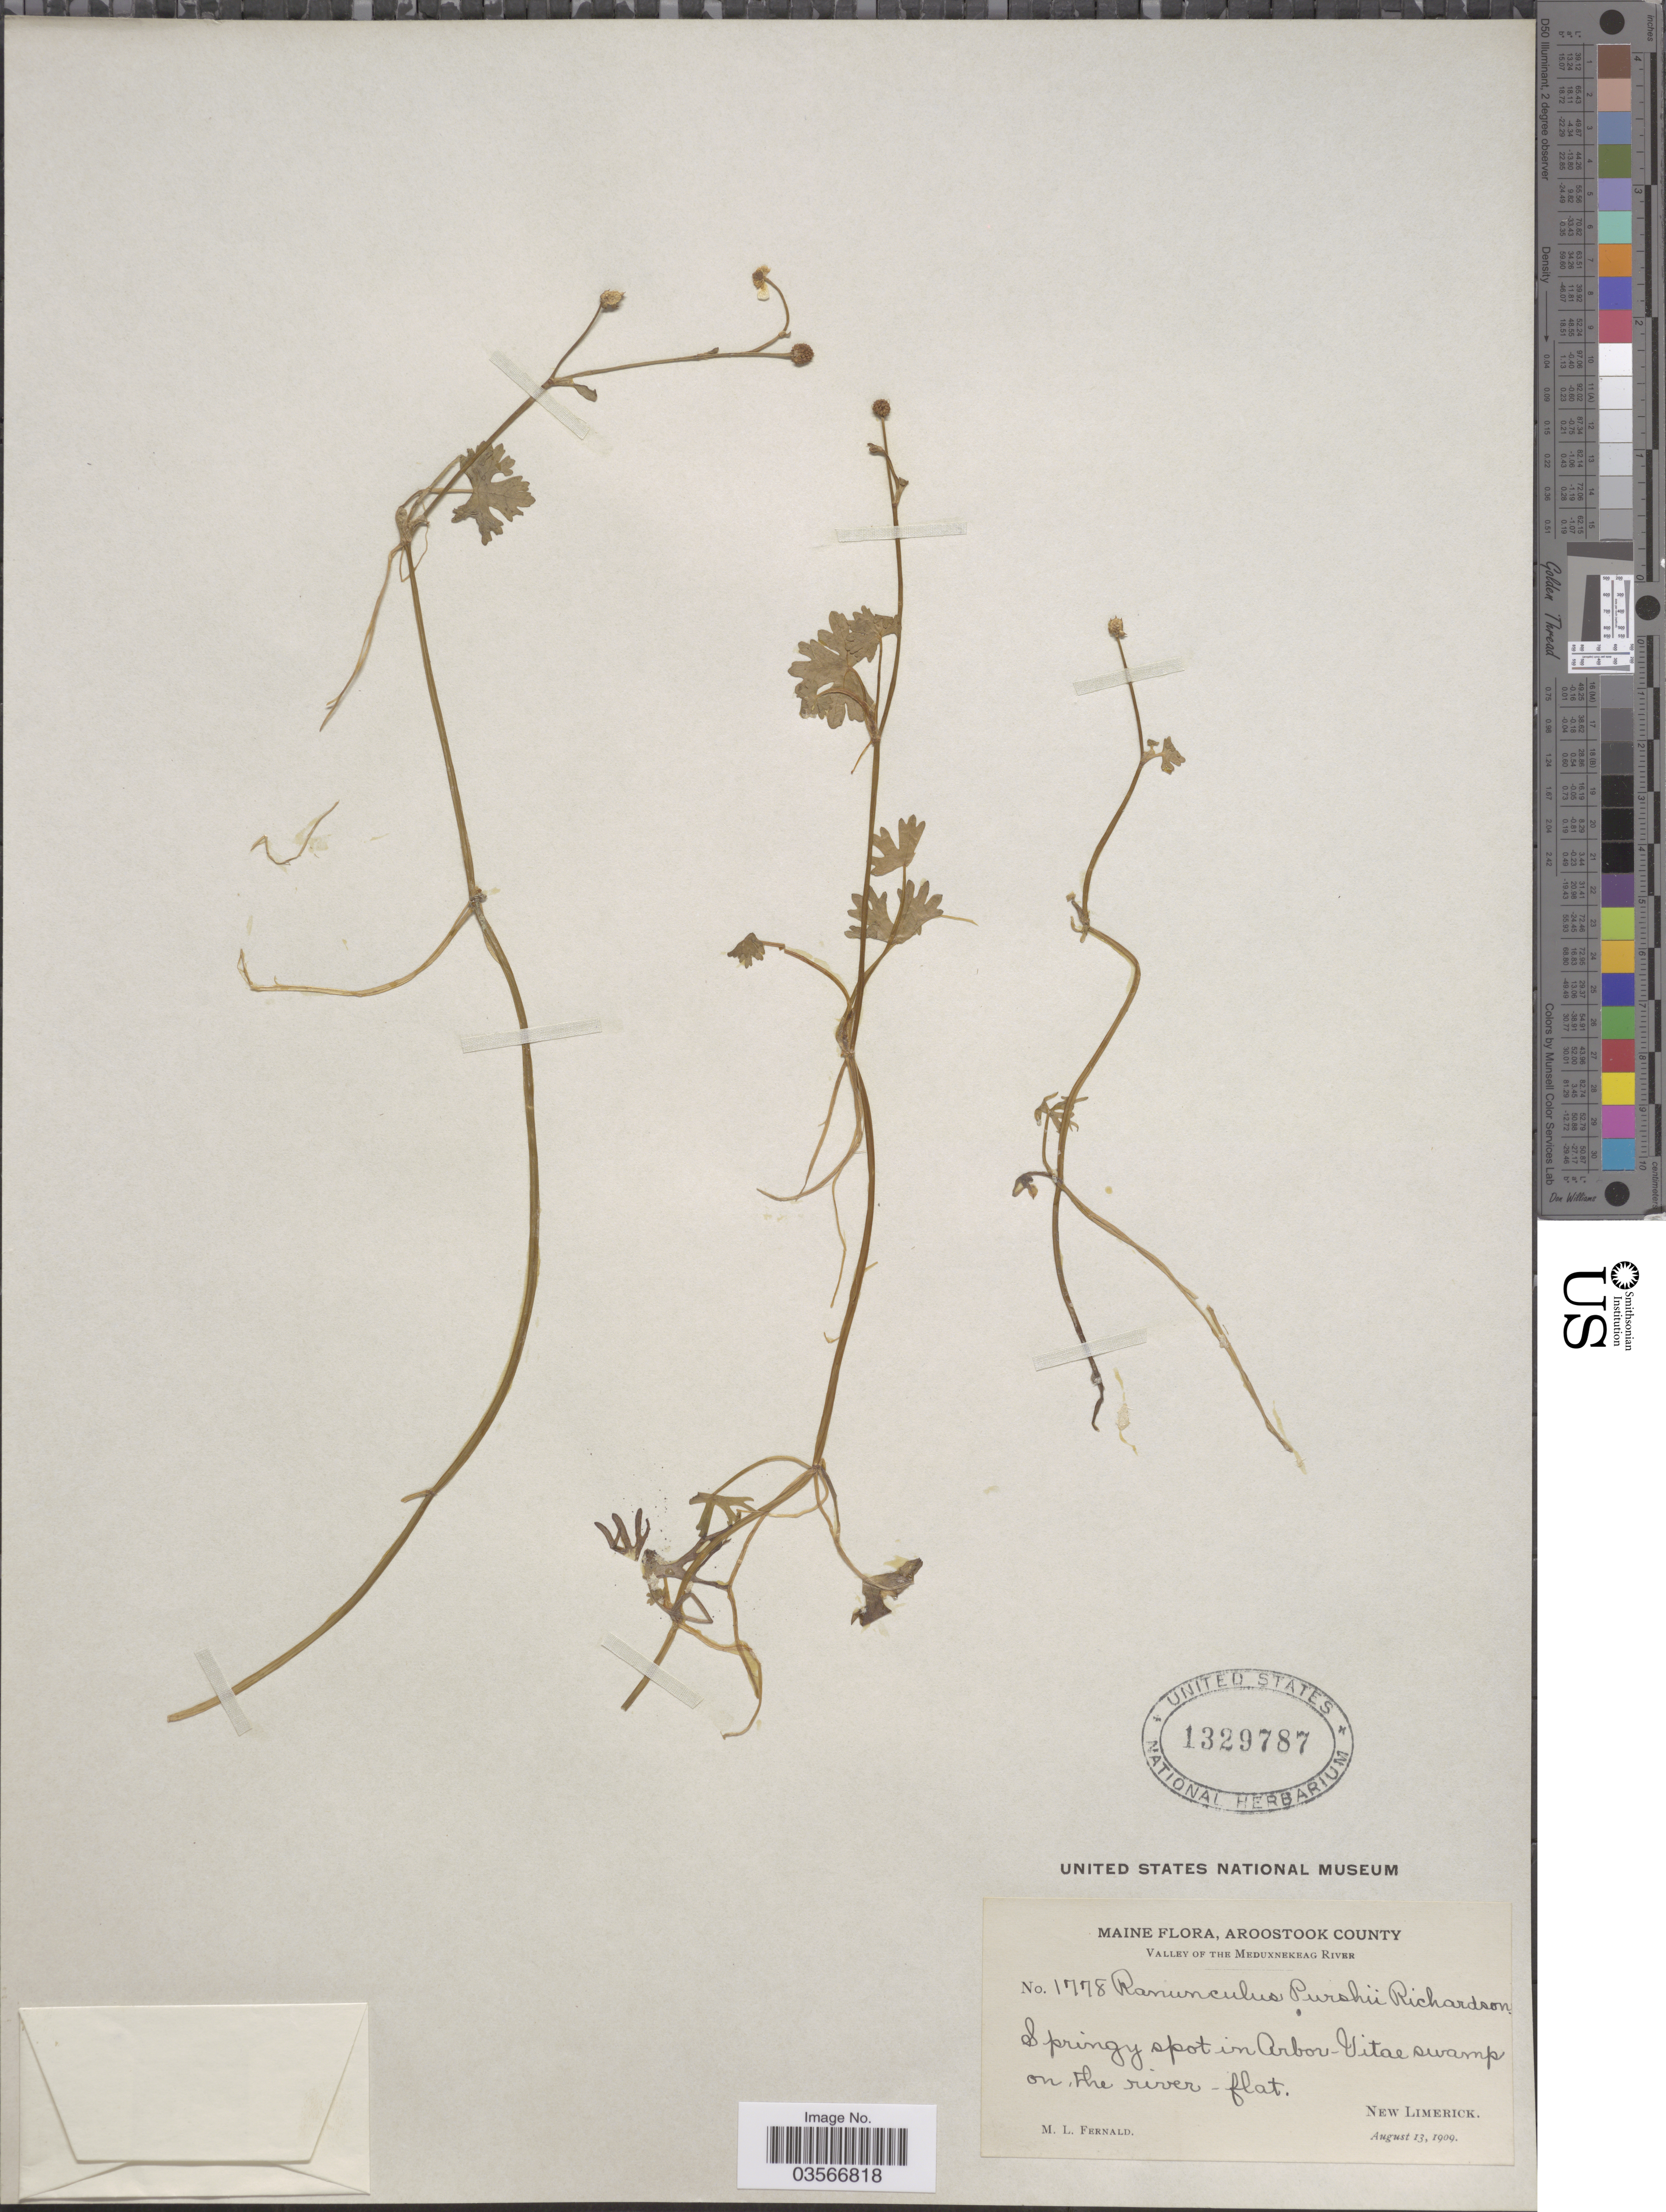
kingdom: Plantae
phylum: Tracheophyta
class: Magnoliopsida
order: Ranunculales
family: Ranunculaceae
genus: Ranunculus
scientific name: Ranunculus gmelinii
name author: DC.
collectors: M. L. Fernald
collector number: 1778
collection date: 1909-08-13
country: United States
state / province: Maine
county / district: Aroostook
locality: Valley of the Meduxnekeag River. Springy spot in Arbor-Vitae swamp on the river-flat. New Limerick.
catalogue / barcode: US 1329787